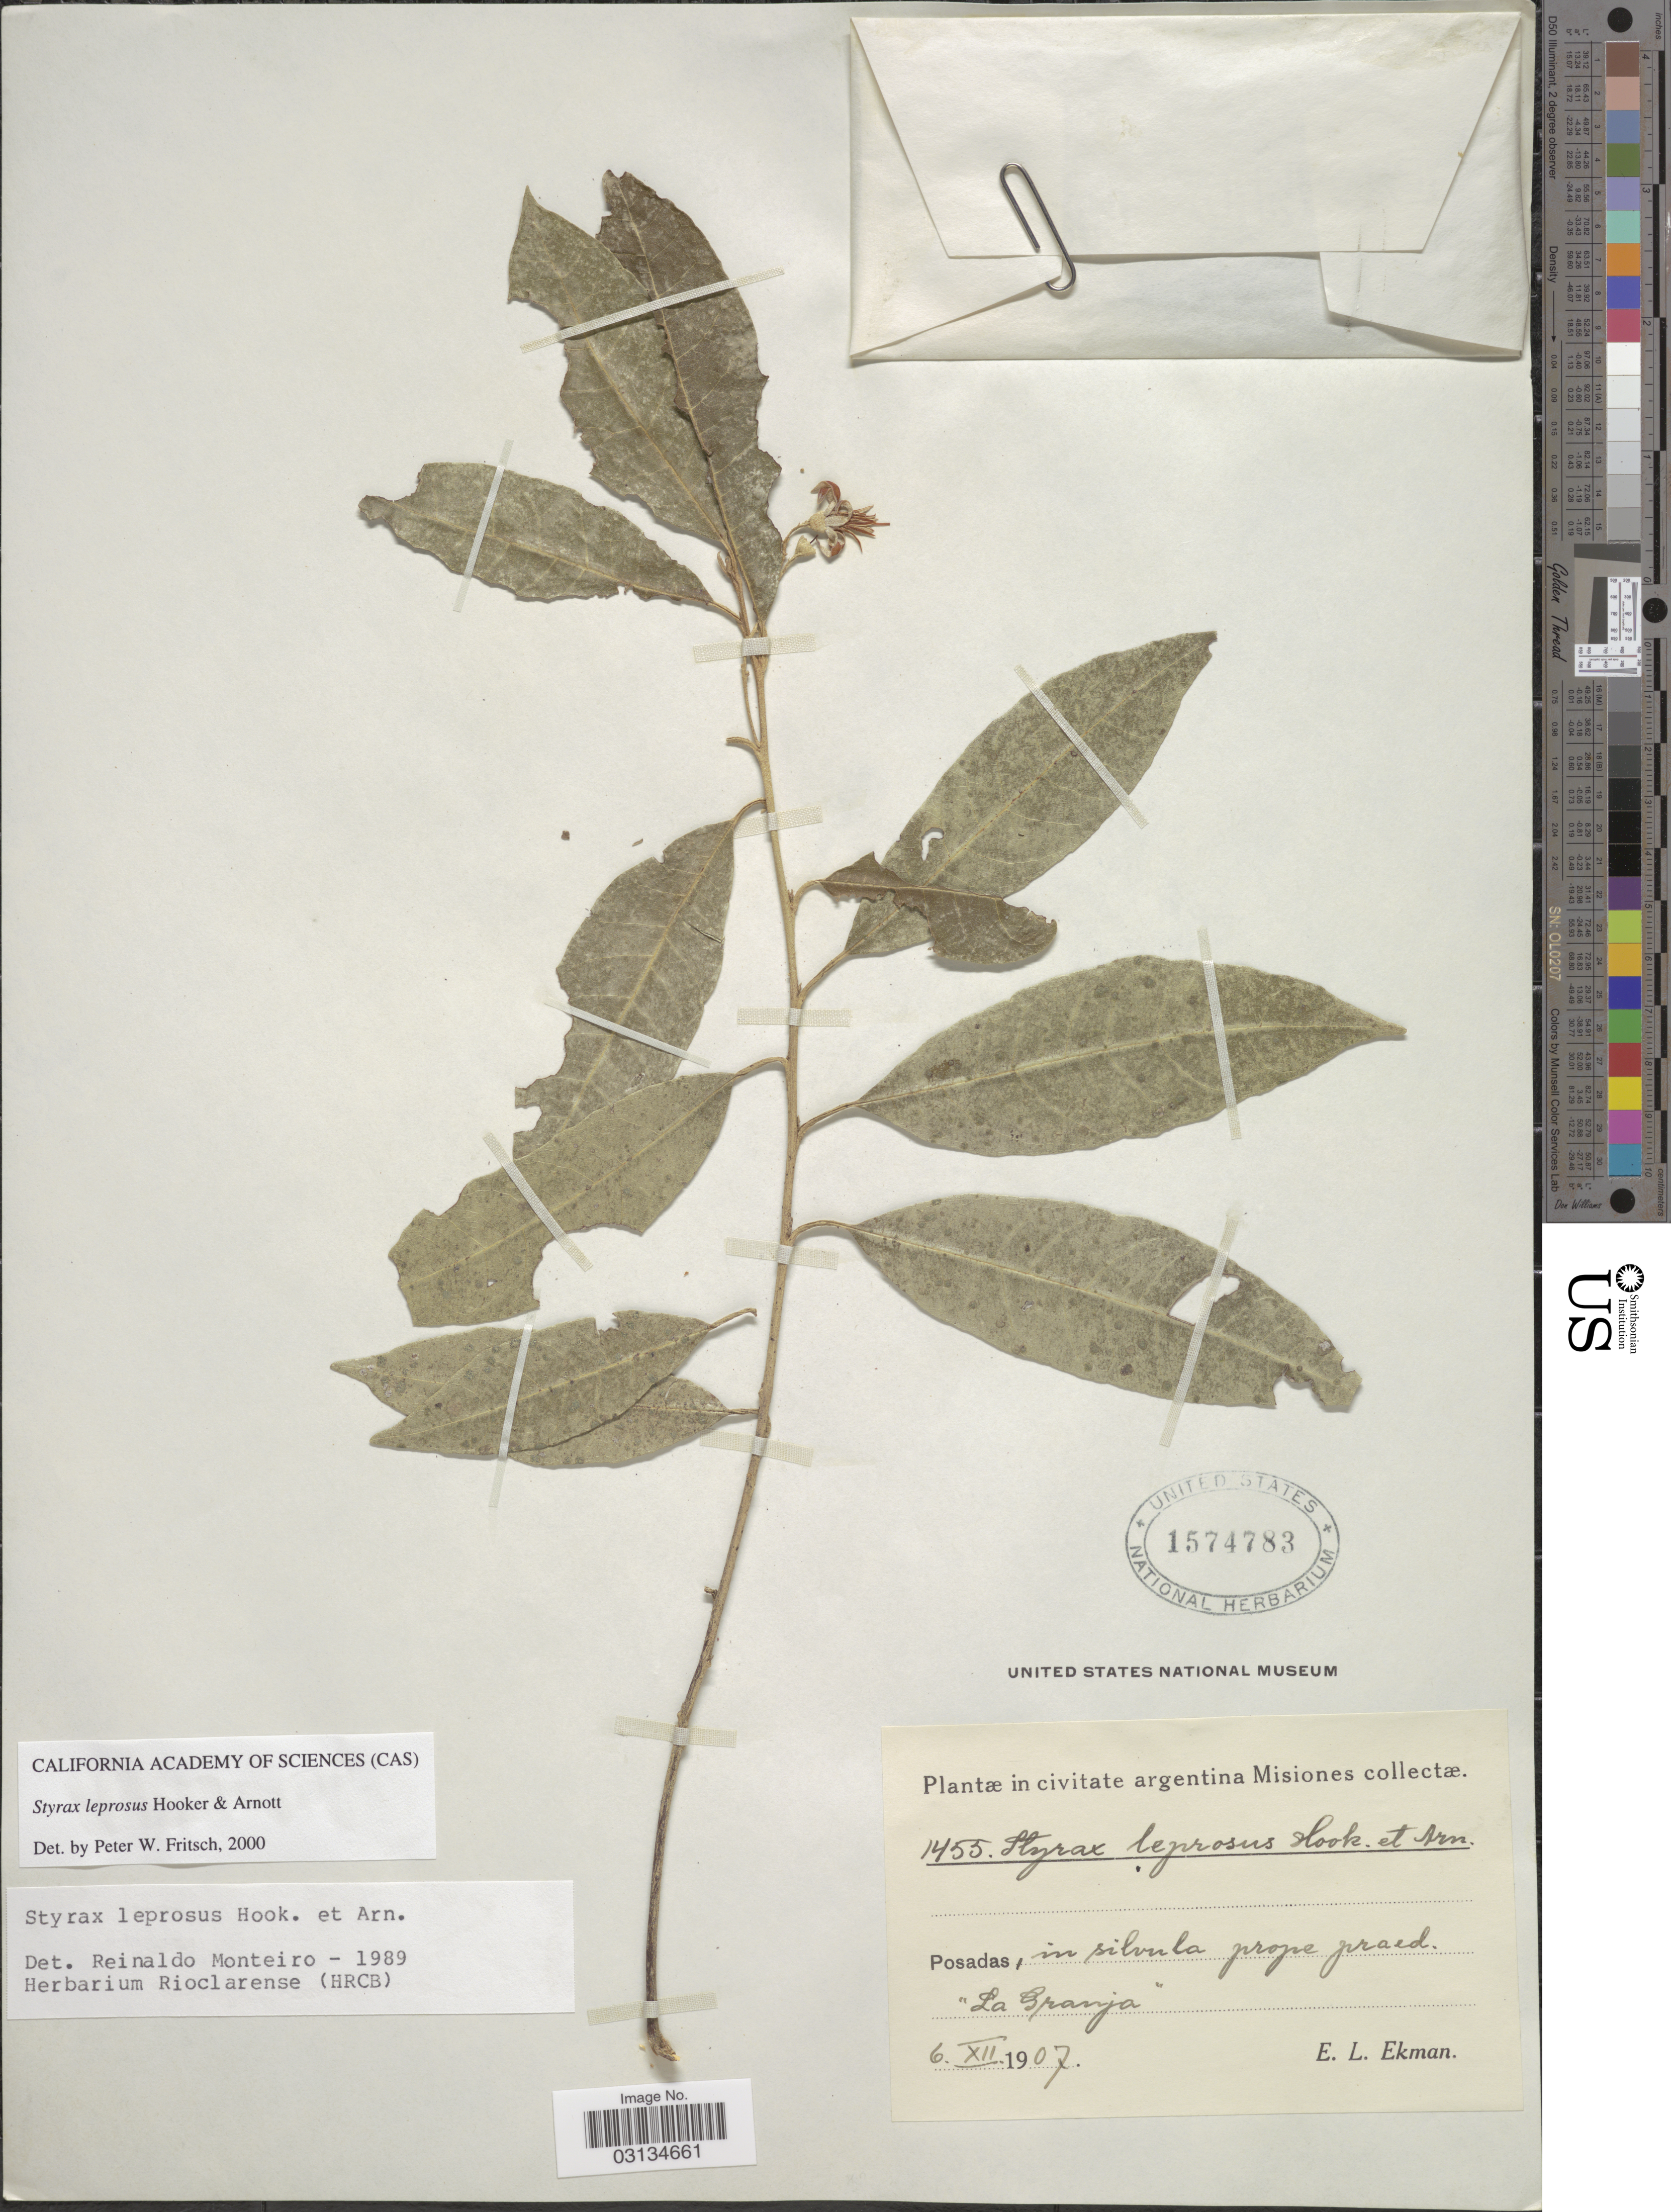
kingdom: Plantae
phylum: Tracheophyta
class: Magnoliopsida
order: Ericales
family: Styracaceae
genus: Styrax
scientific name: Styrax leprosus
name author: Hook. & Arn.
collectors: E. L. Ekman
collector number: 1455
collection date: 1907-12-06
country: Argentina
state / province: Misiones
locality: Posadas, in silvula prope praed "La Granja".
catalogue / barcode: US 1574783